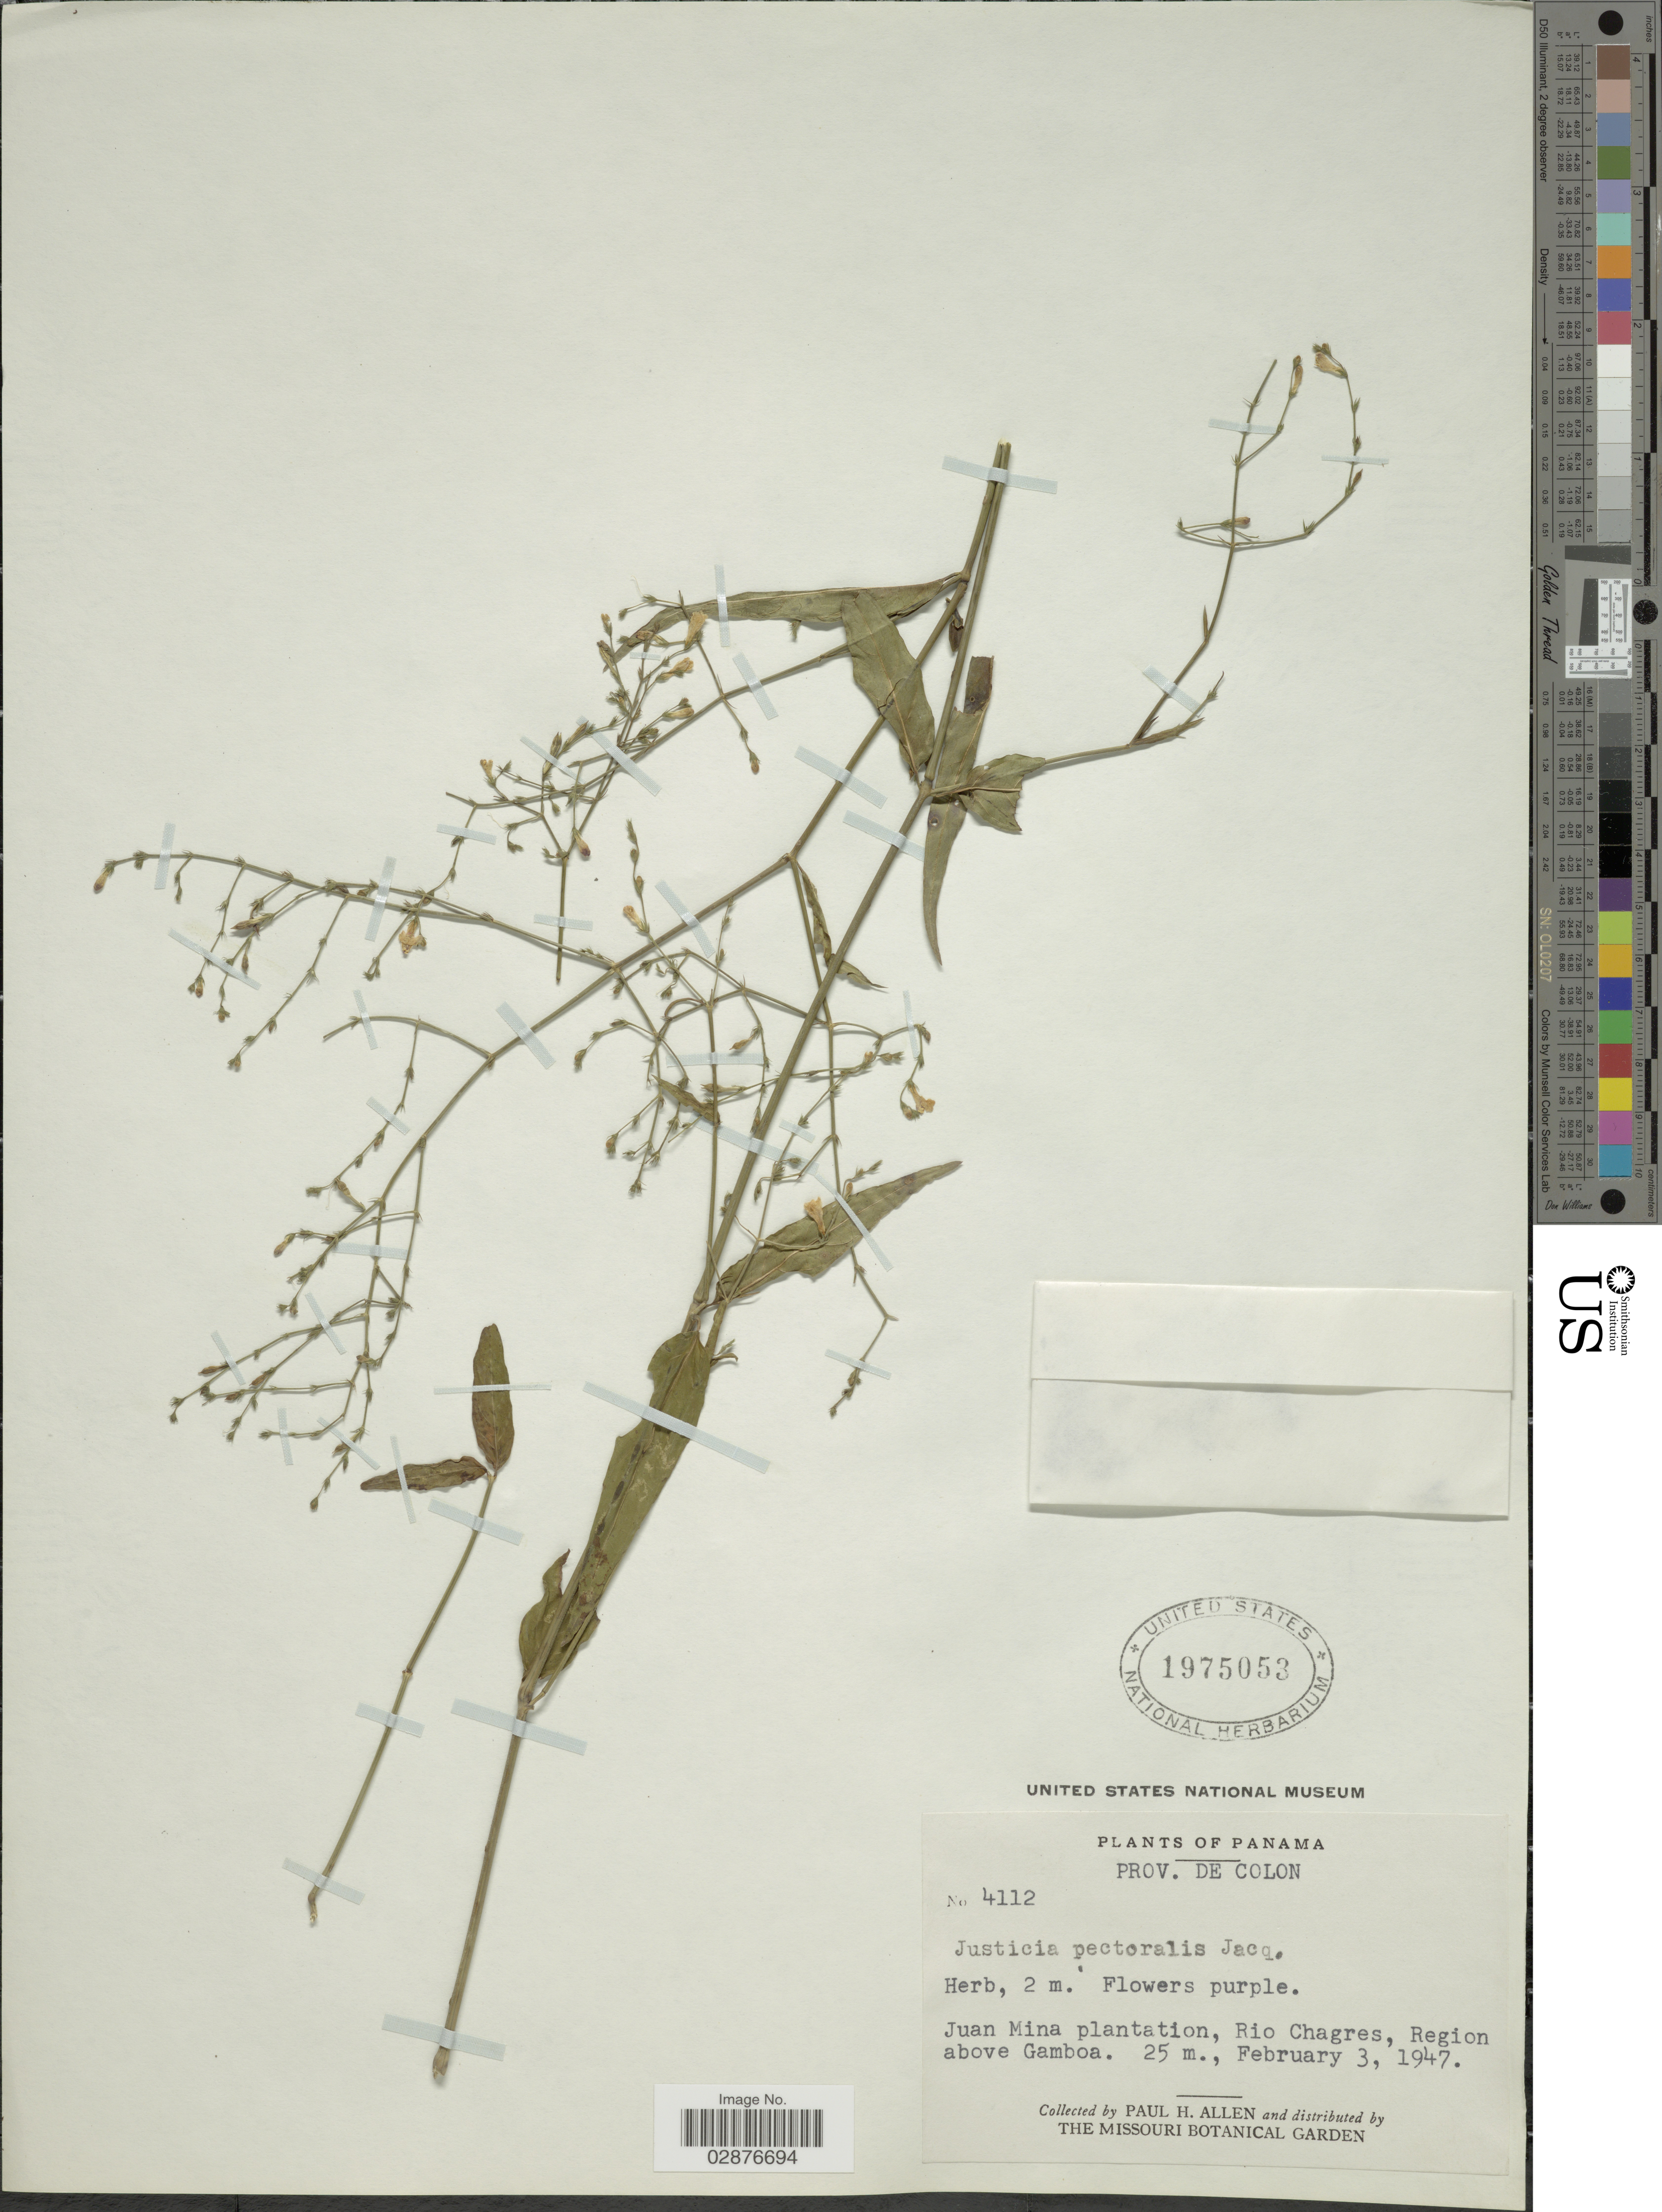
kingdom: Plantae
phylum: Tracheophyta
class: Magnoliopsida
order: Lamiales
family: Acanthaceae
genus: Justicia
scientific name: Justicia pectoralis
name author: Jacq.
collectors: P. H. Allen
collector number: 4112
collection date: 1947-02-03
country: Panama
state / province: Colón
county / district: Canal Zone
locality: Juan Mina plantation, Rio Chagres, Region above Gamboa.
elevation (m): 25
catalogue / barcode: US 1975053